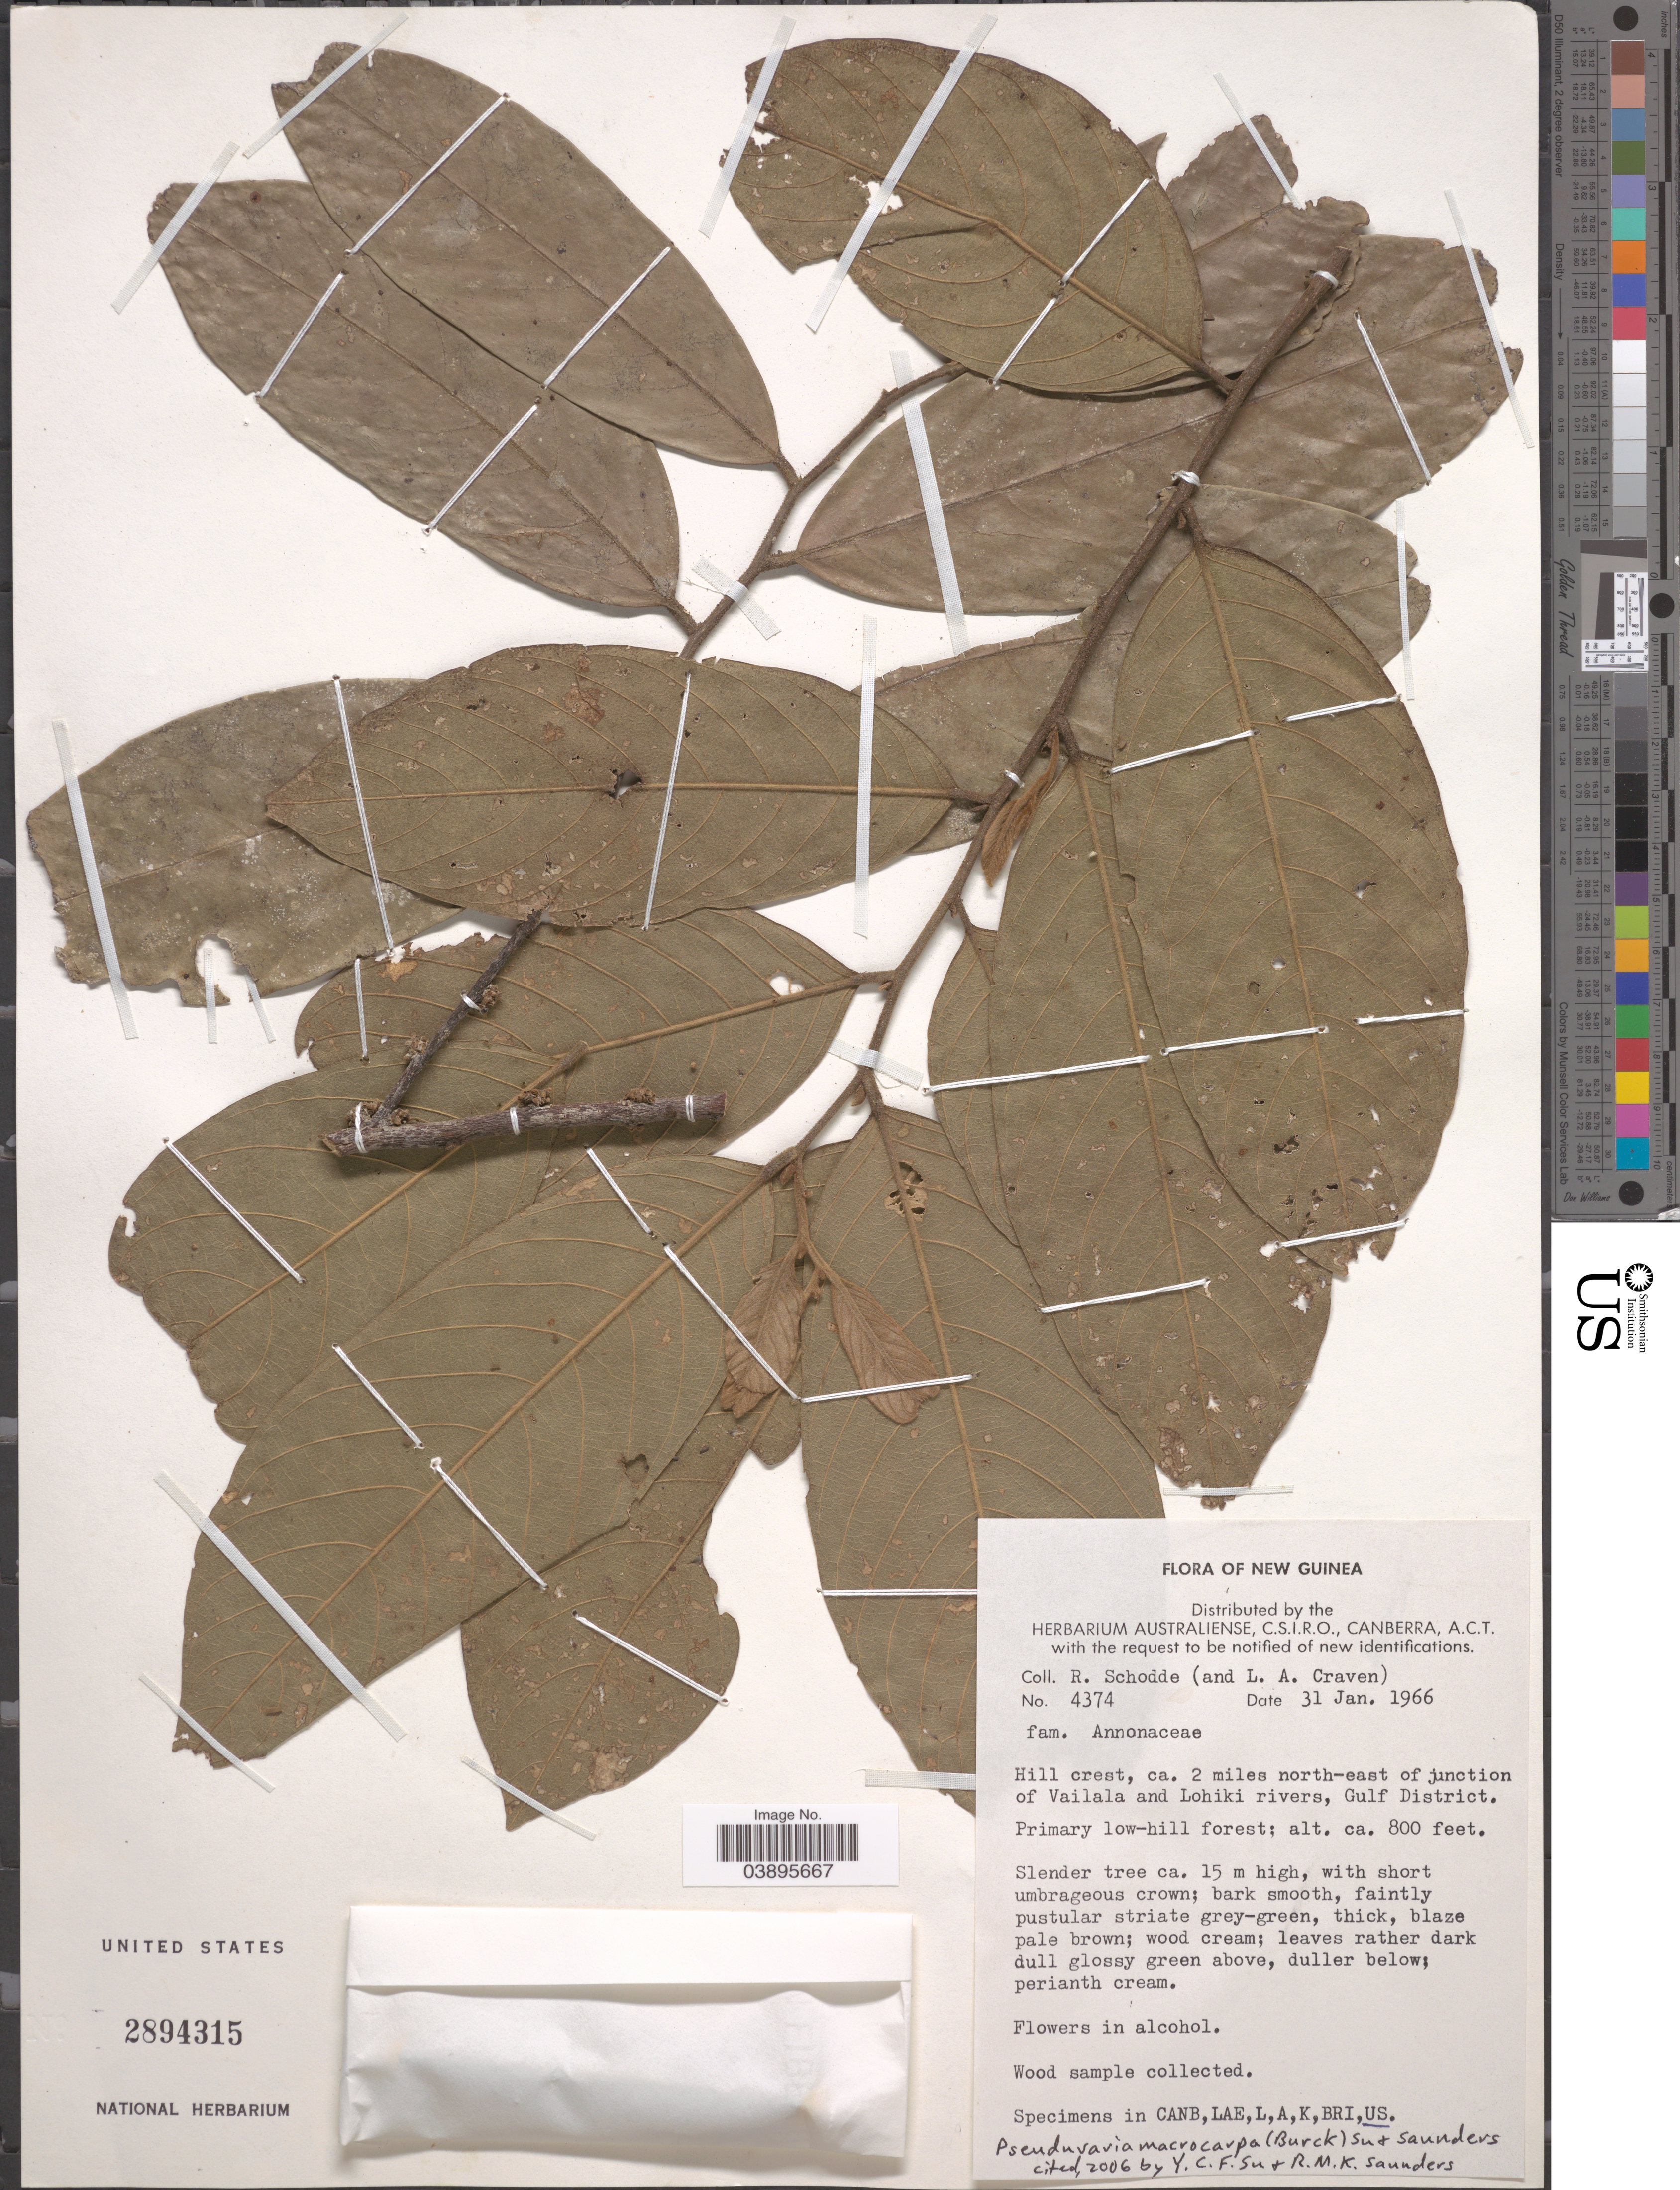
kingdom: Plantae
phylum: Tracheophyta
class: Magnoliopsida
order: Magnoliales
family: Annonaceae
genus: Pseuduvaria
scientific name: Pseuduvaria macrocarpa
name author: (Burck) Y.C.F. Su & R.M.K. Saunders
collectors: R. Schodde & L. A. Craven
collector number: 4374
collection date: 1966-01-31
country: Papua New Guinea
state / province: Gulf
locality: New Guinea. Ca. 2 miles north-east of junction of Vailala and Lohiki rivers, Gulf District.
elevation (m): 244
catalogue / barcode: US 2894315